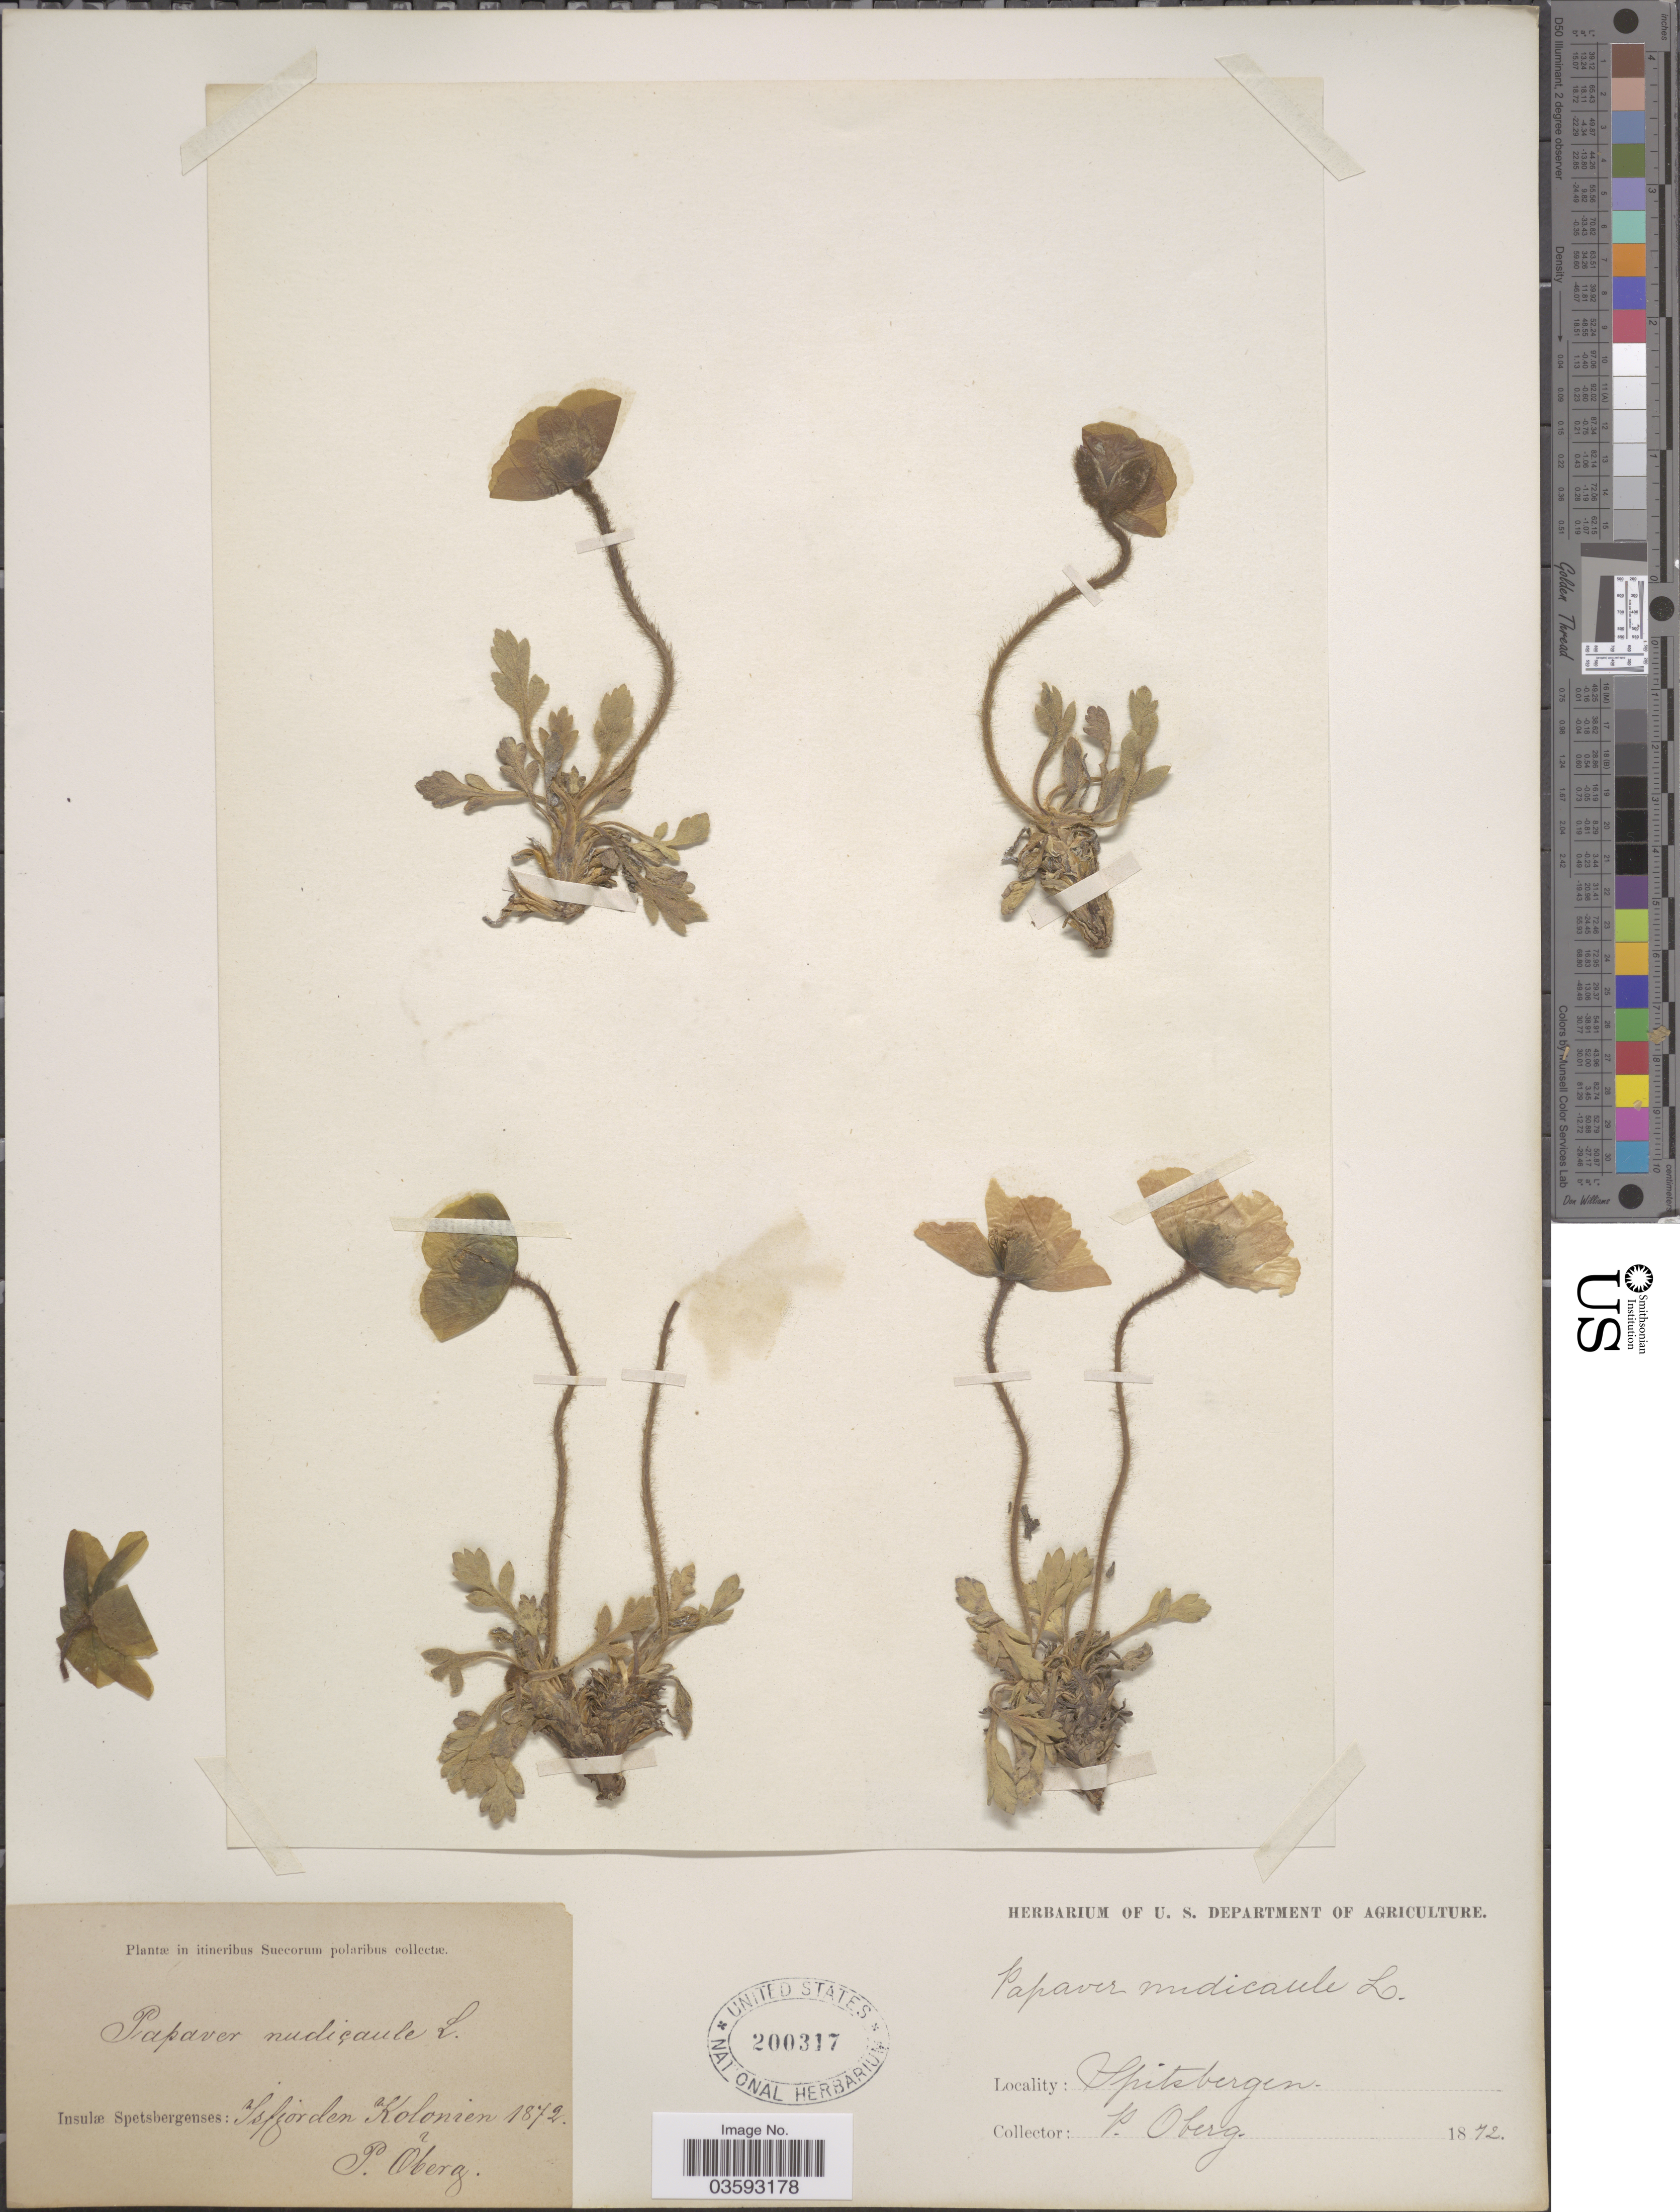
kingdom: Plantae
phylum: Tracheophyta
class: Magnoliopsida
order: Ranunculales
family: Papaveraceae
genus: Papaver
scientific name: Papaver nudicaule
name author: L.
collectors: P. Oberg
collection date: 1872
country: Norway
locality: Insulæ Spetsbergenses: Isfjorden Kolonien.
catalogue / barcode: US 200317